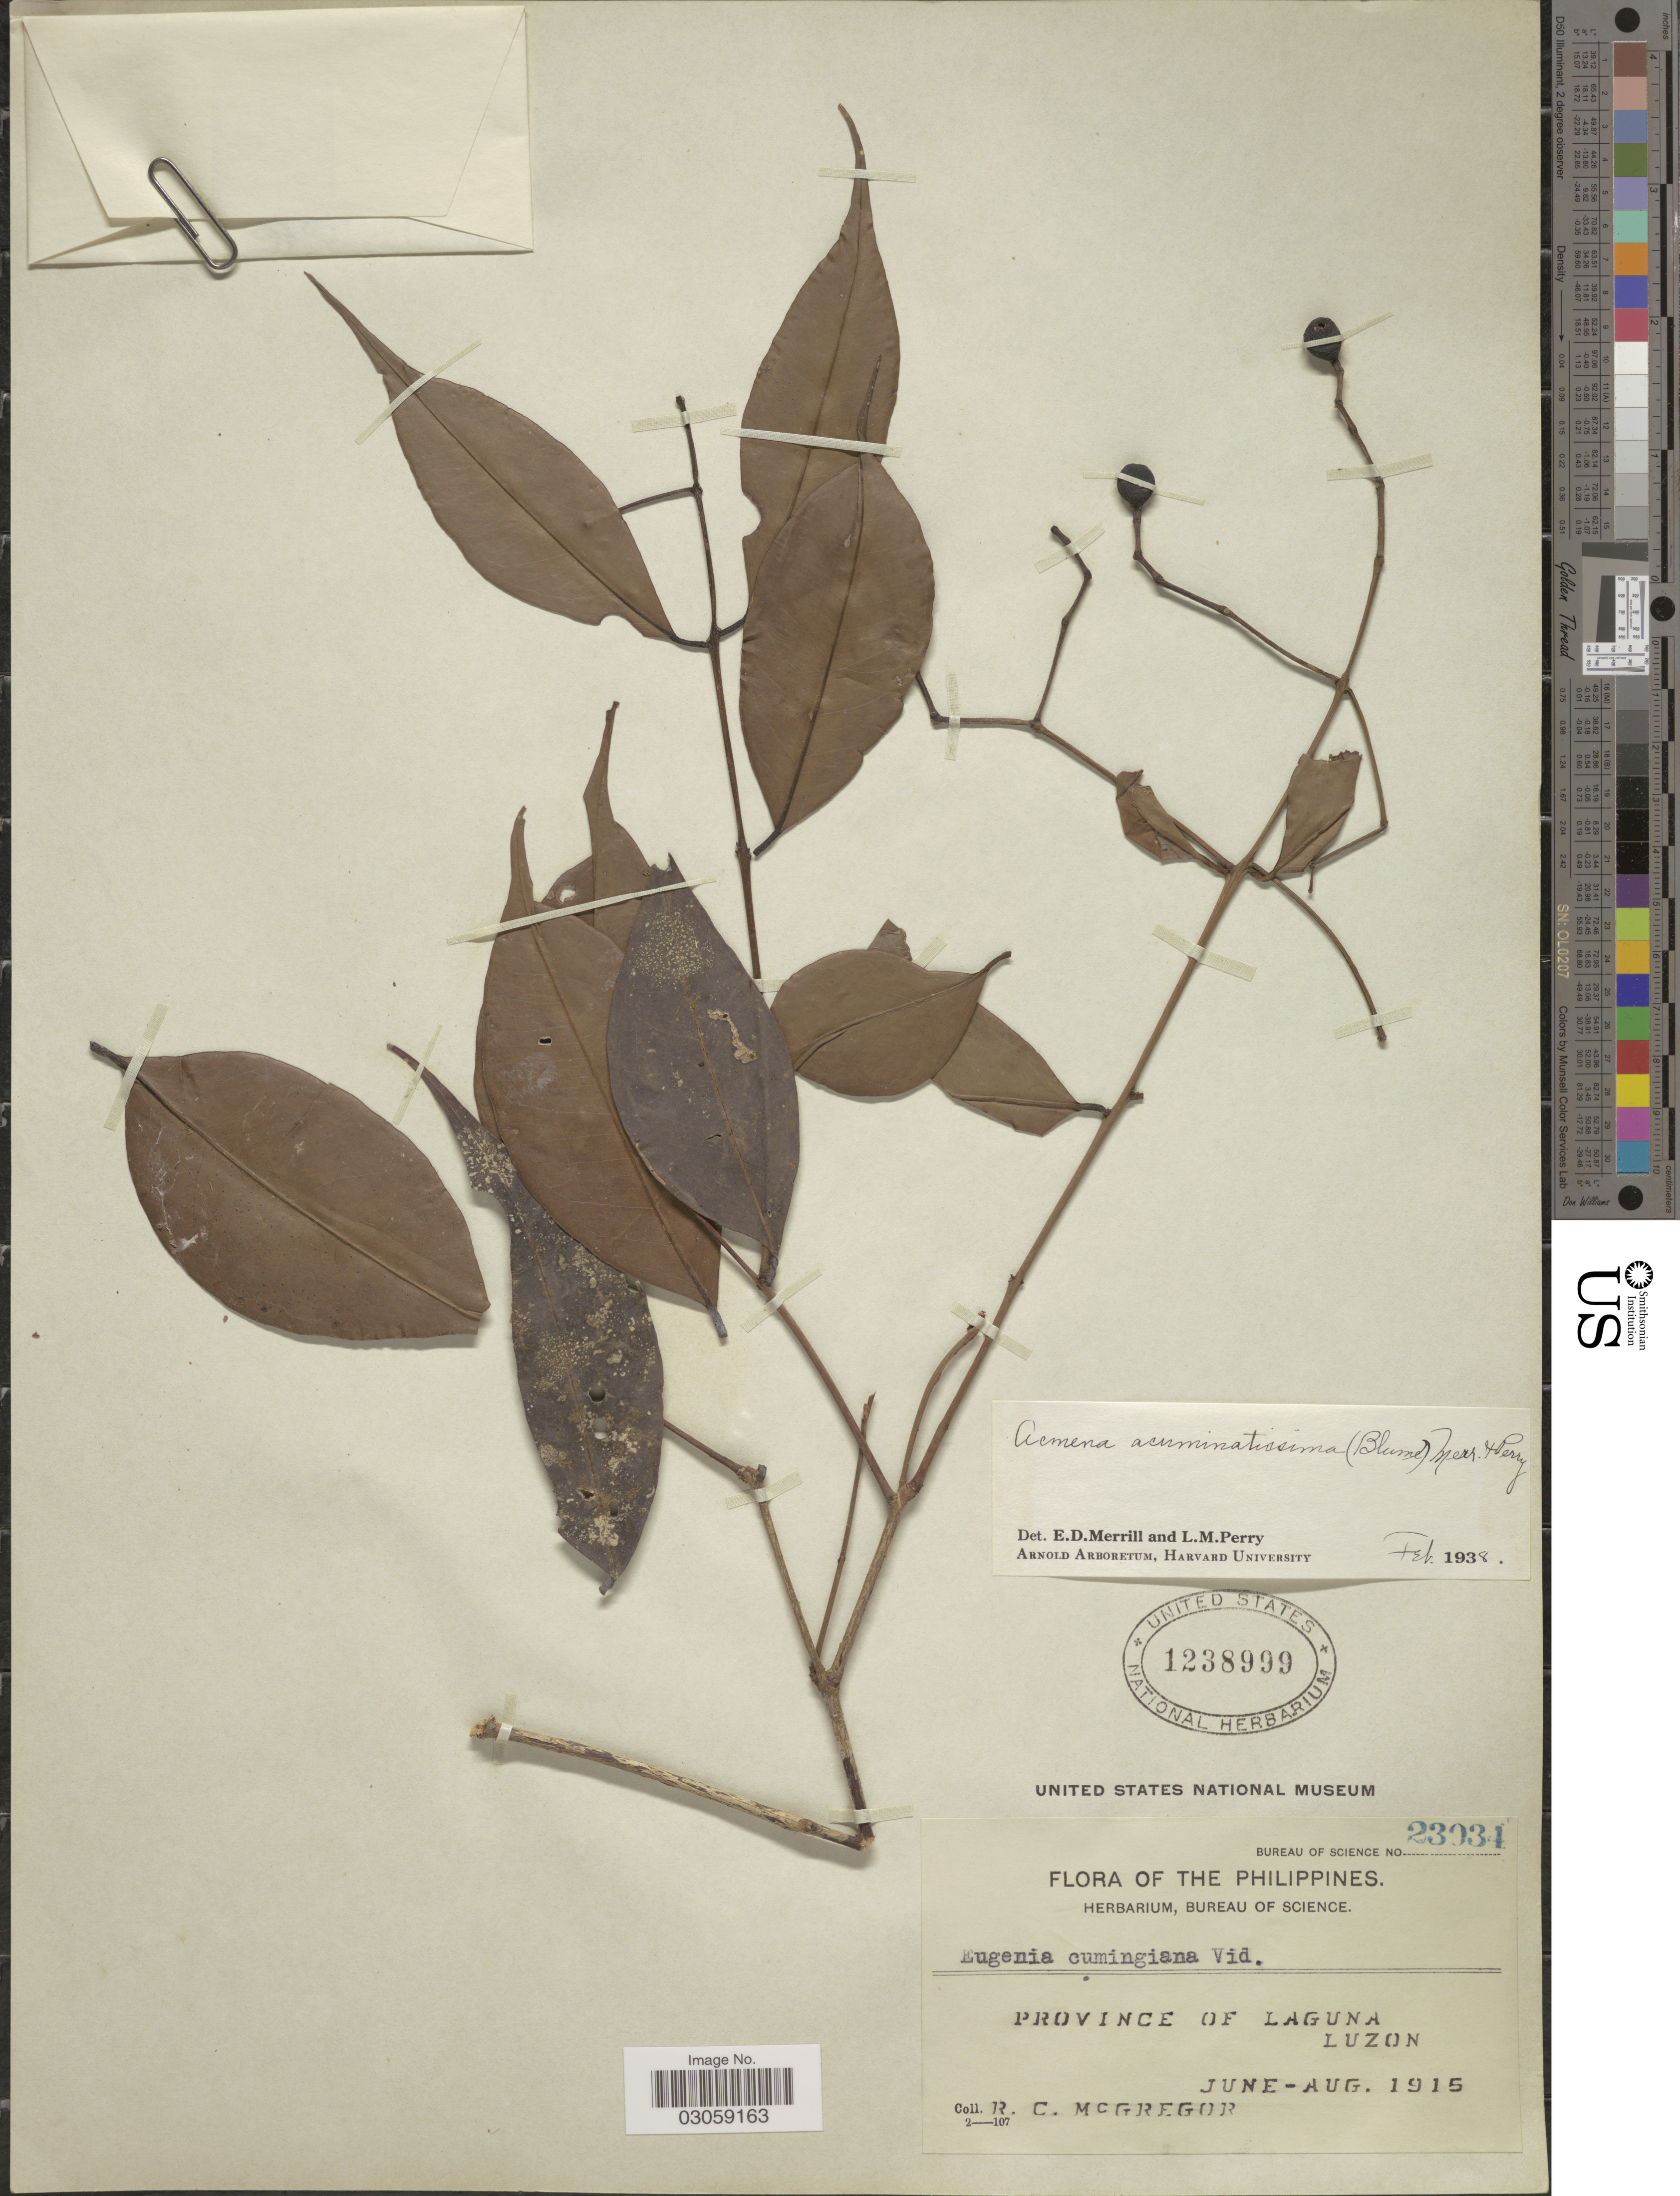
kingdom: Plantae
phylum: Tracheophyta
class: Magnoliopsida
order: Myrtales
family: Myrtaceae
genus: Syzygium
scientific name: Syzygium acuminatissimum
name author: (Blume) DC.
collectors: R. C. McGregor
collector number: Bureau of Science 23034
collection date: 1915-06/1915-08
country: Philippines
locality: Province of Laguna. Luzon.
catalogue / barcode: US 1238999